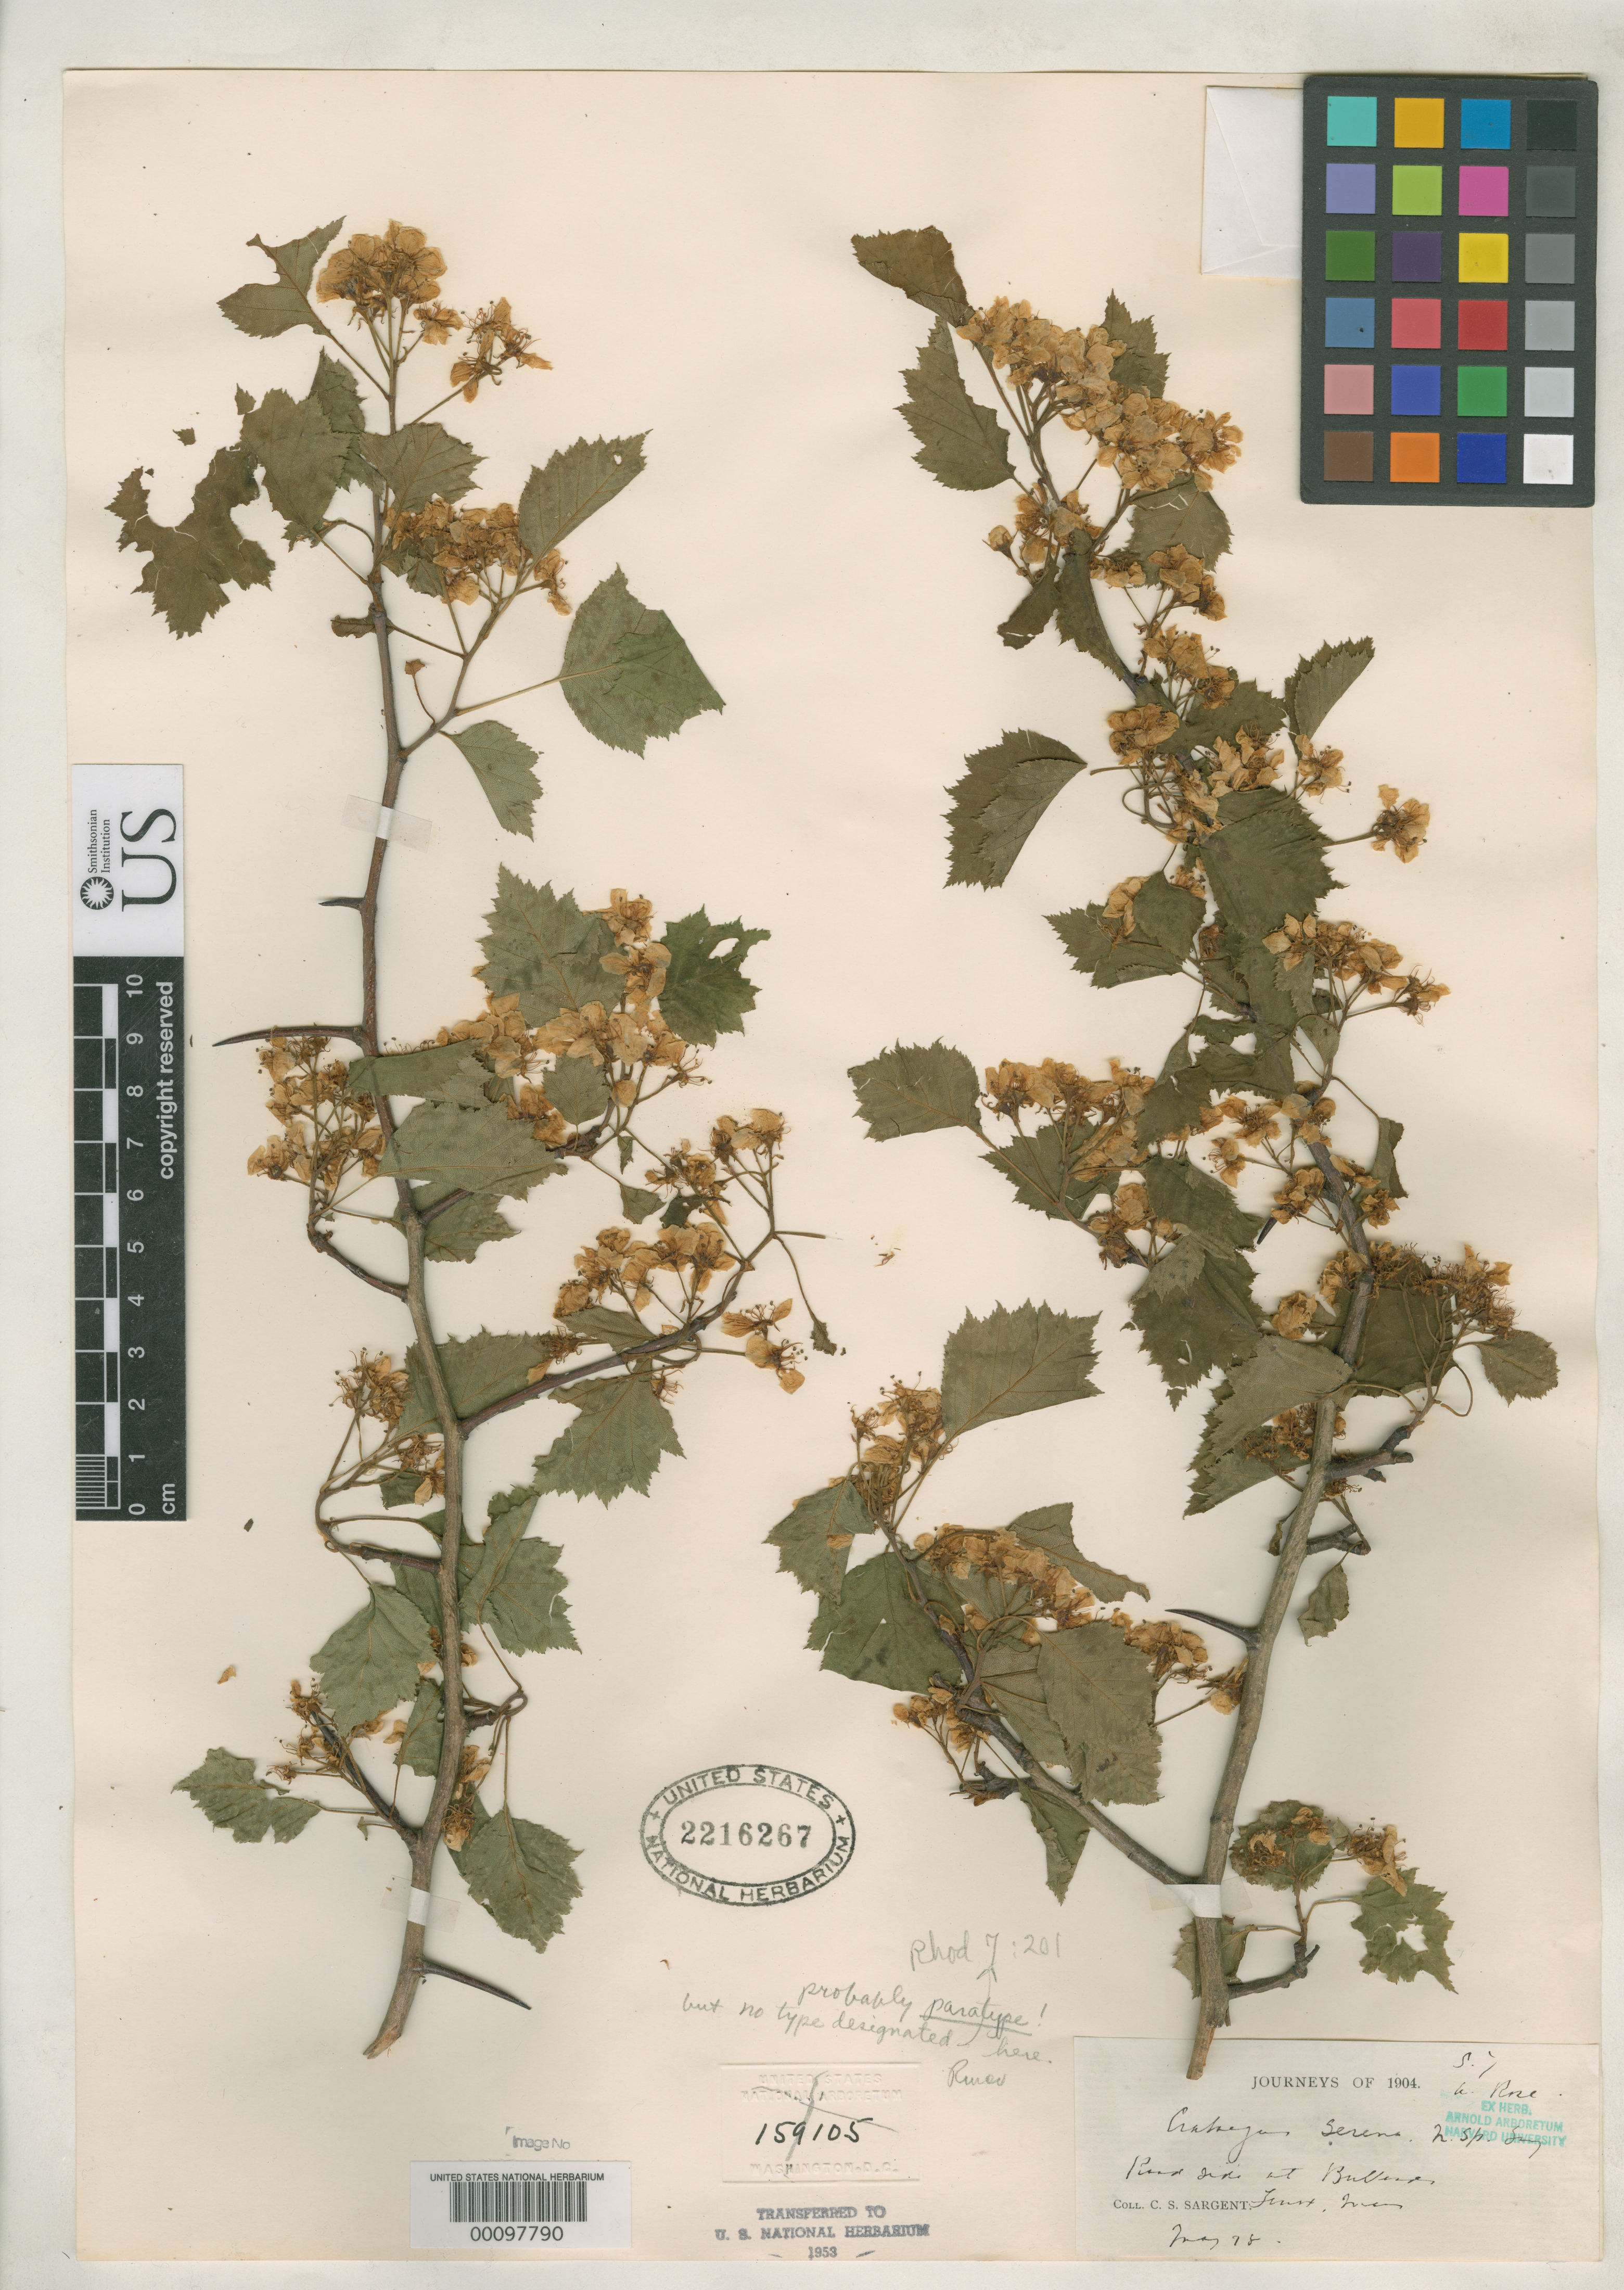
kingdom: Plantae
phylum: Tracheophyta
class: Magnoliopsida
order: Rosales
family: Rosaceae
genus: Crataegus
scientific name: Crataegus serena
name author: Sarg.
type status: Isotype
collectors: C. S. Sargent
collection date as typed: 18 May 1904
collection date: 1904-05-18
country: United States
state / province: Massachusetts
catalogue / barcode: US 2216267